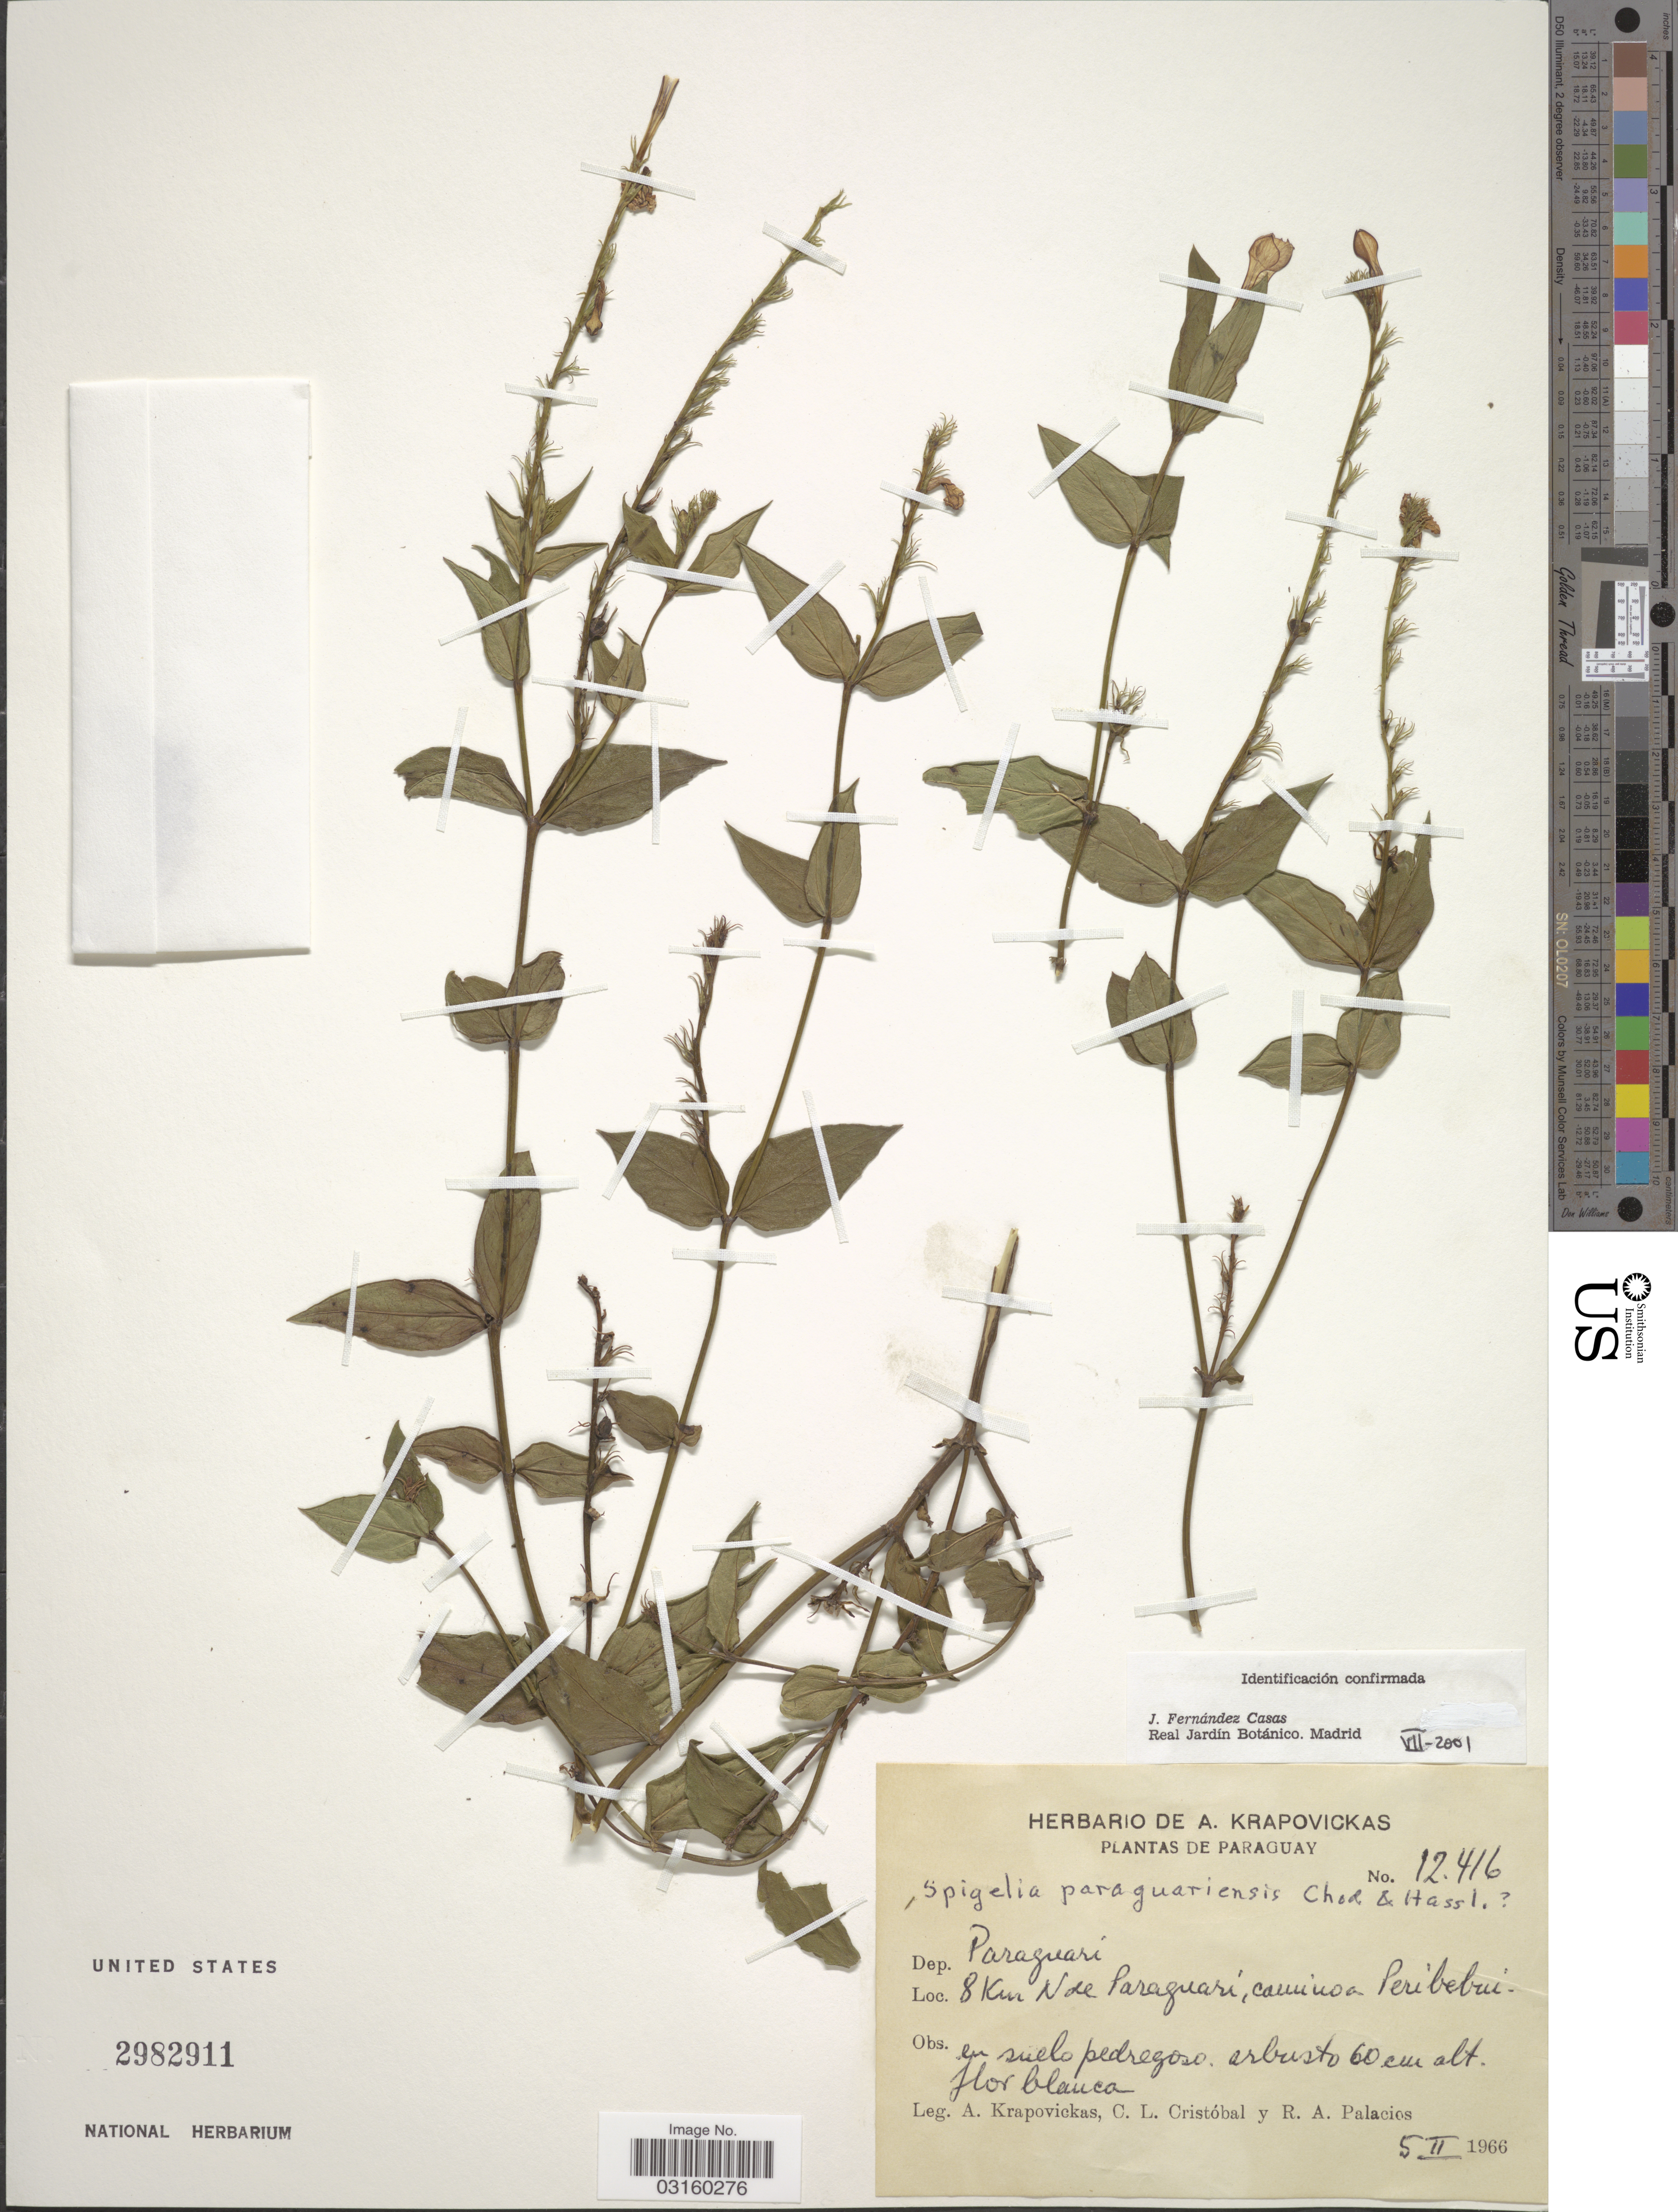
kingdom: Plantae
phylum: Tracheophyta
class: Magnoliopsida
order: Gentianales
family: Loganiaceae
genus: Spigelia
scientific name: Spigelia paraguariensis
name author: Chodat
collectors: A. Krapovickas, C. L. Cristóbal & R. Palacios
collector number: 12416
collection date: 1966-02-05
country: Paraguay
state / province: Paraguari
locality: Dep. Paraguarí, 8 km N de Paraguari, camino a Peribebui.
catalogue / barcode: US 2982911